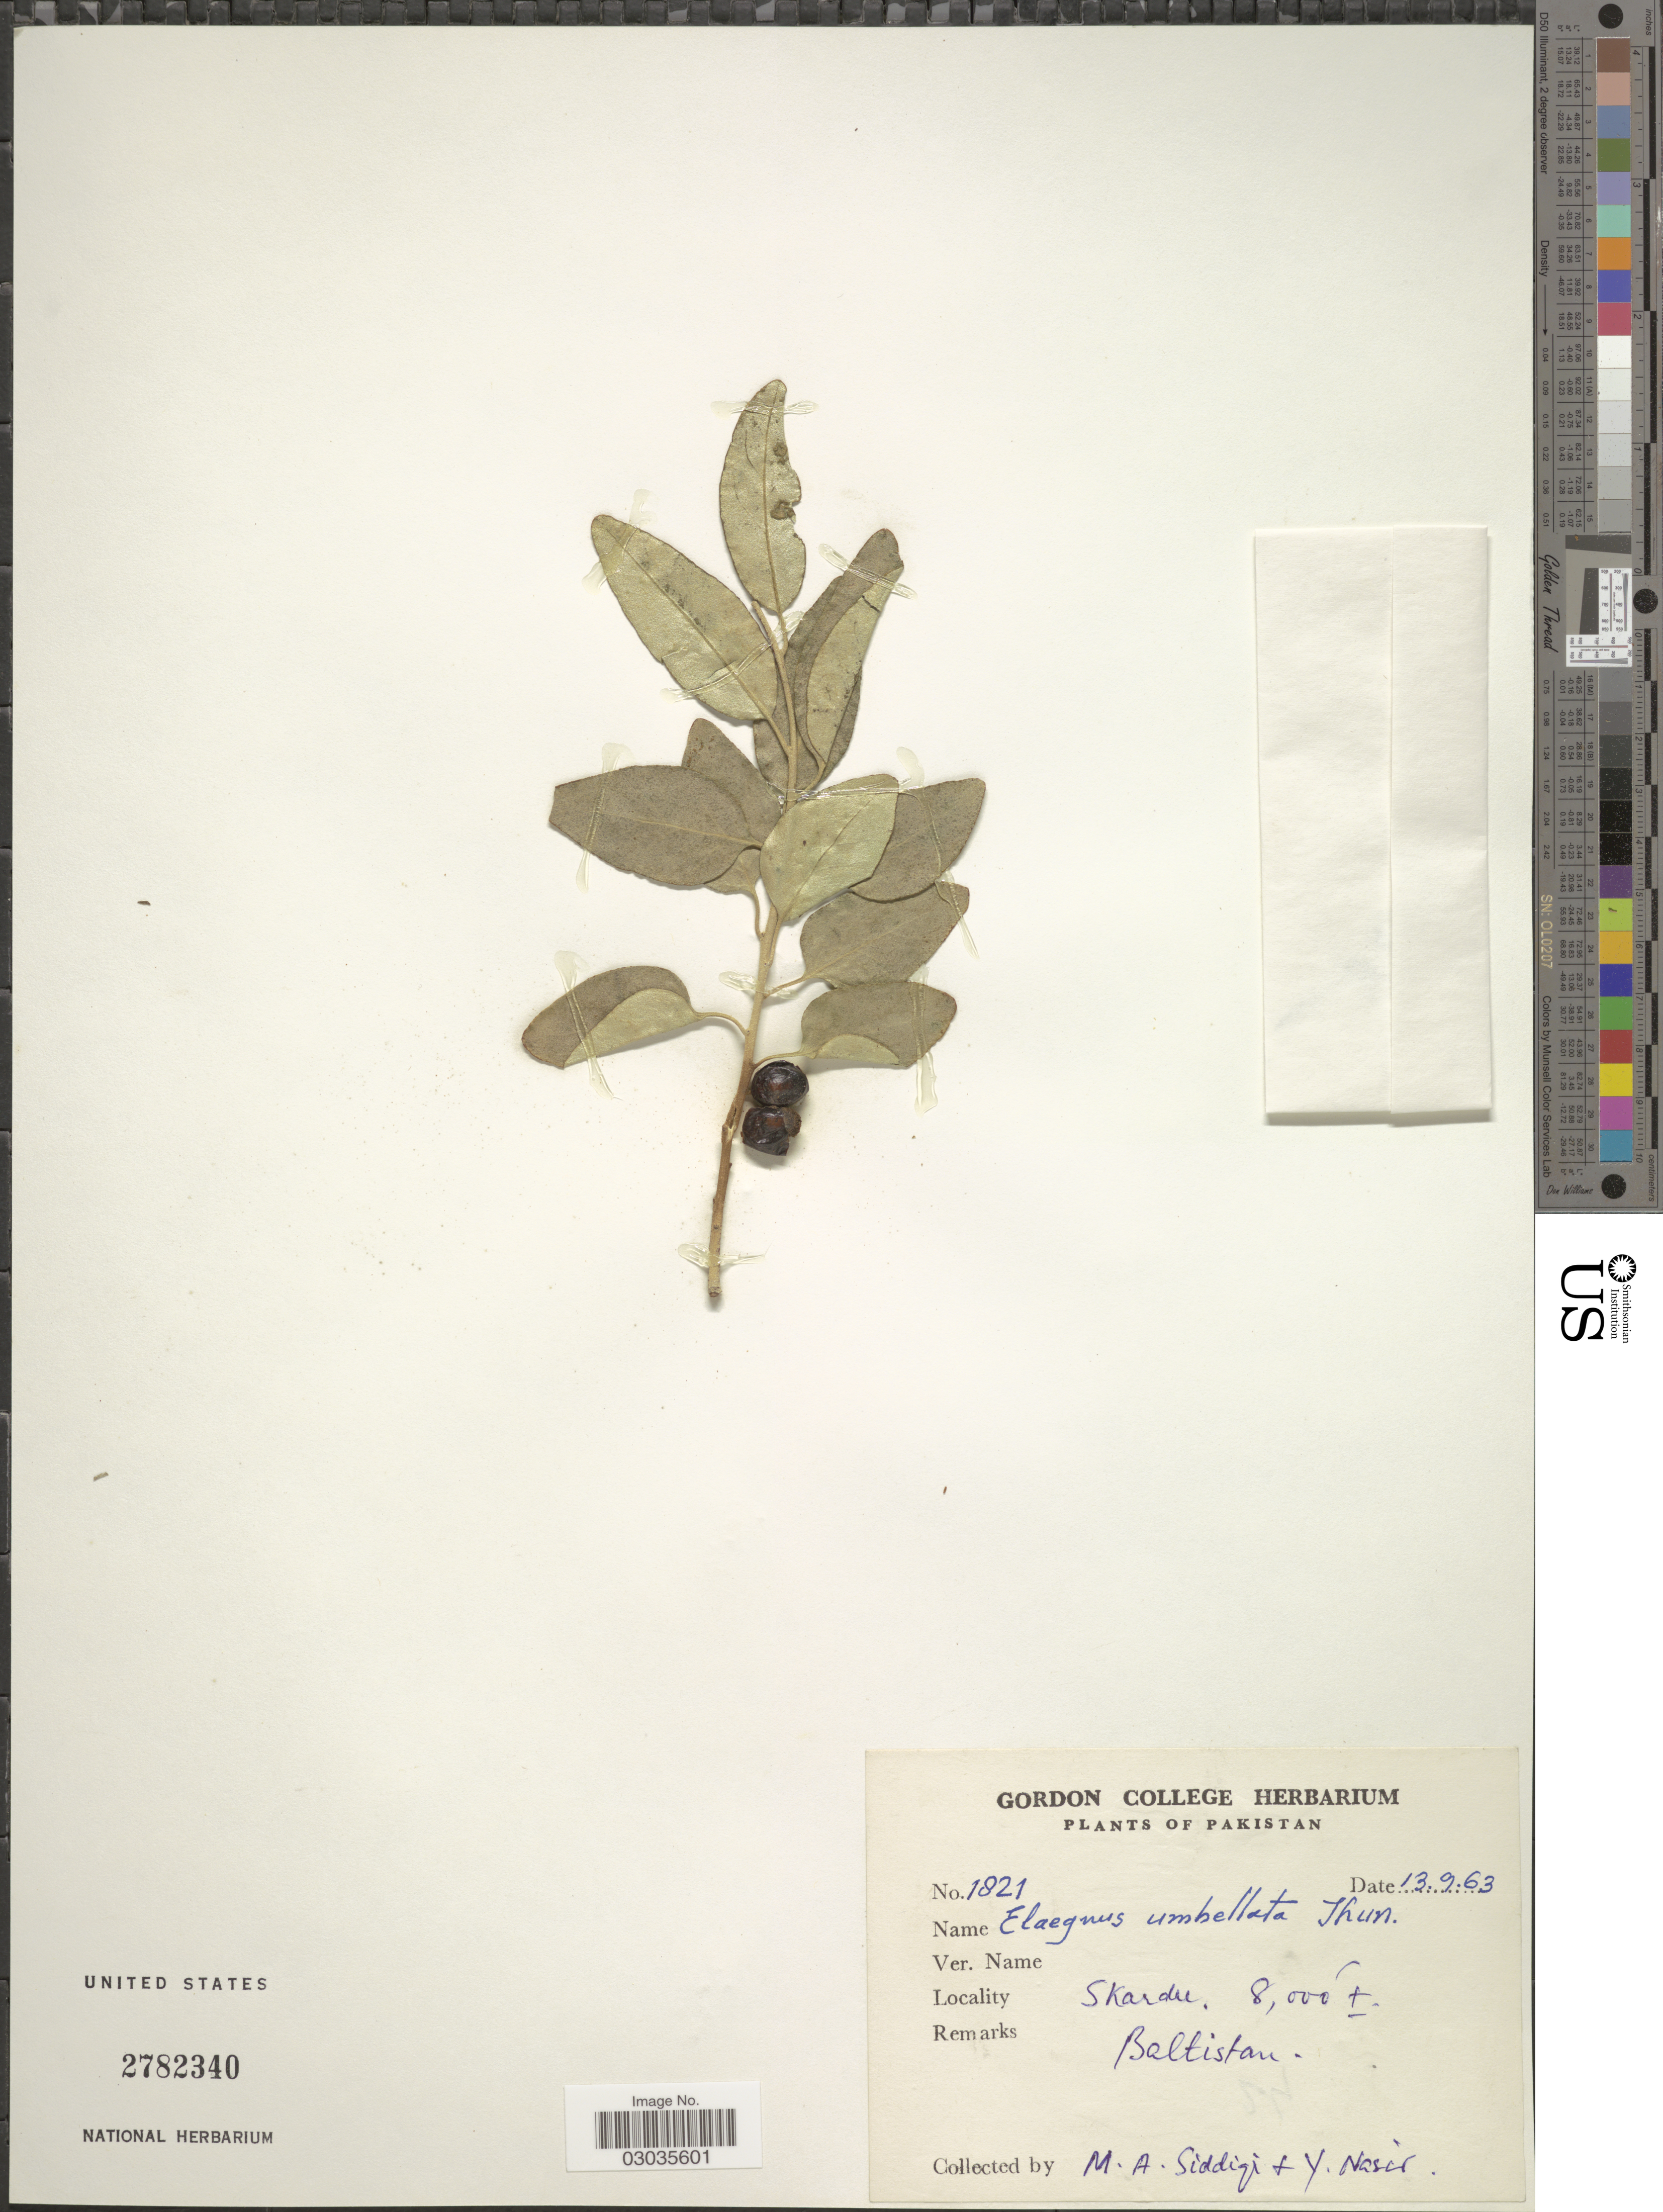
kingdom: Plantae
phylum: Tracheophyta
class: Magnoliopsida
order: Rosales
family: Elaeagnaceae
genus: Elaeagnus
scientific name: Elaeagnus umbellata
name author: Thunb.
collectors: M. Siddiqi & Y. Nasir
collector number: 1821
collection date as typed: Transcribed d/m/y: 13/9/63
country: Pakistan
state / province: Gilgit-Baltistan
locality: Skardu. Baltistan.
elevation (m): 2438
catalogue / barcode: US 2782340